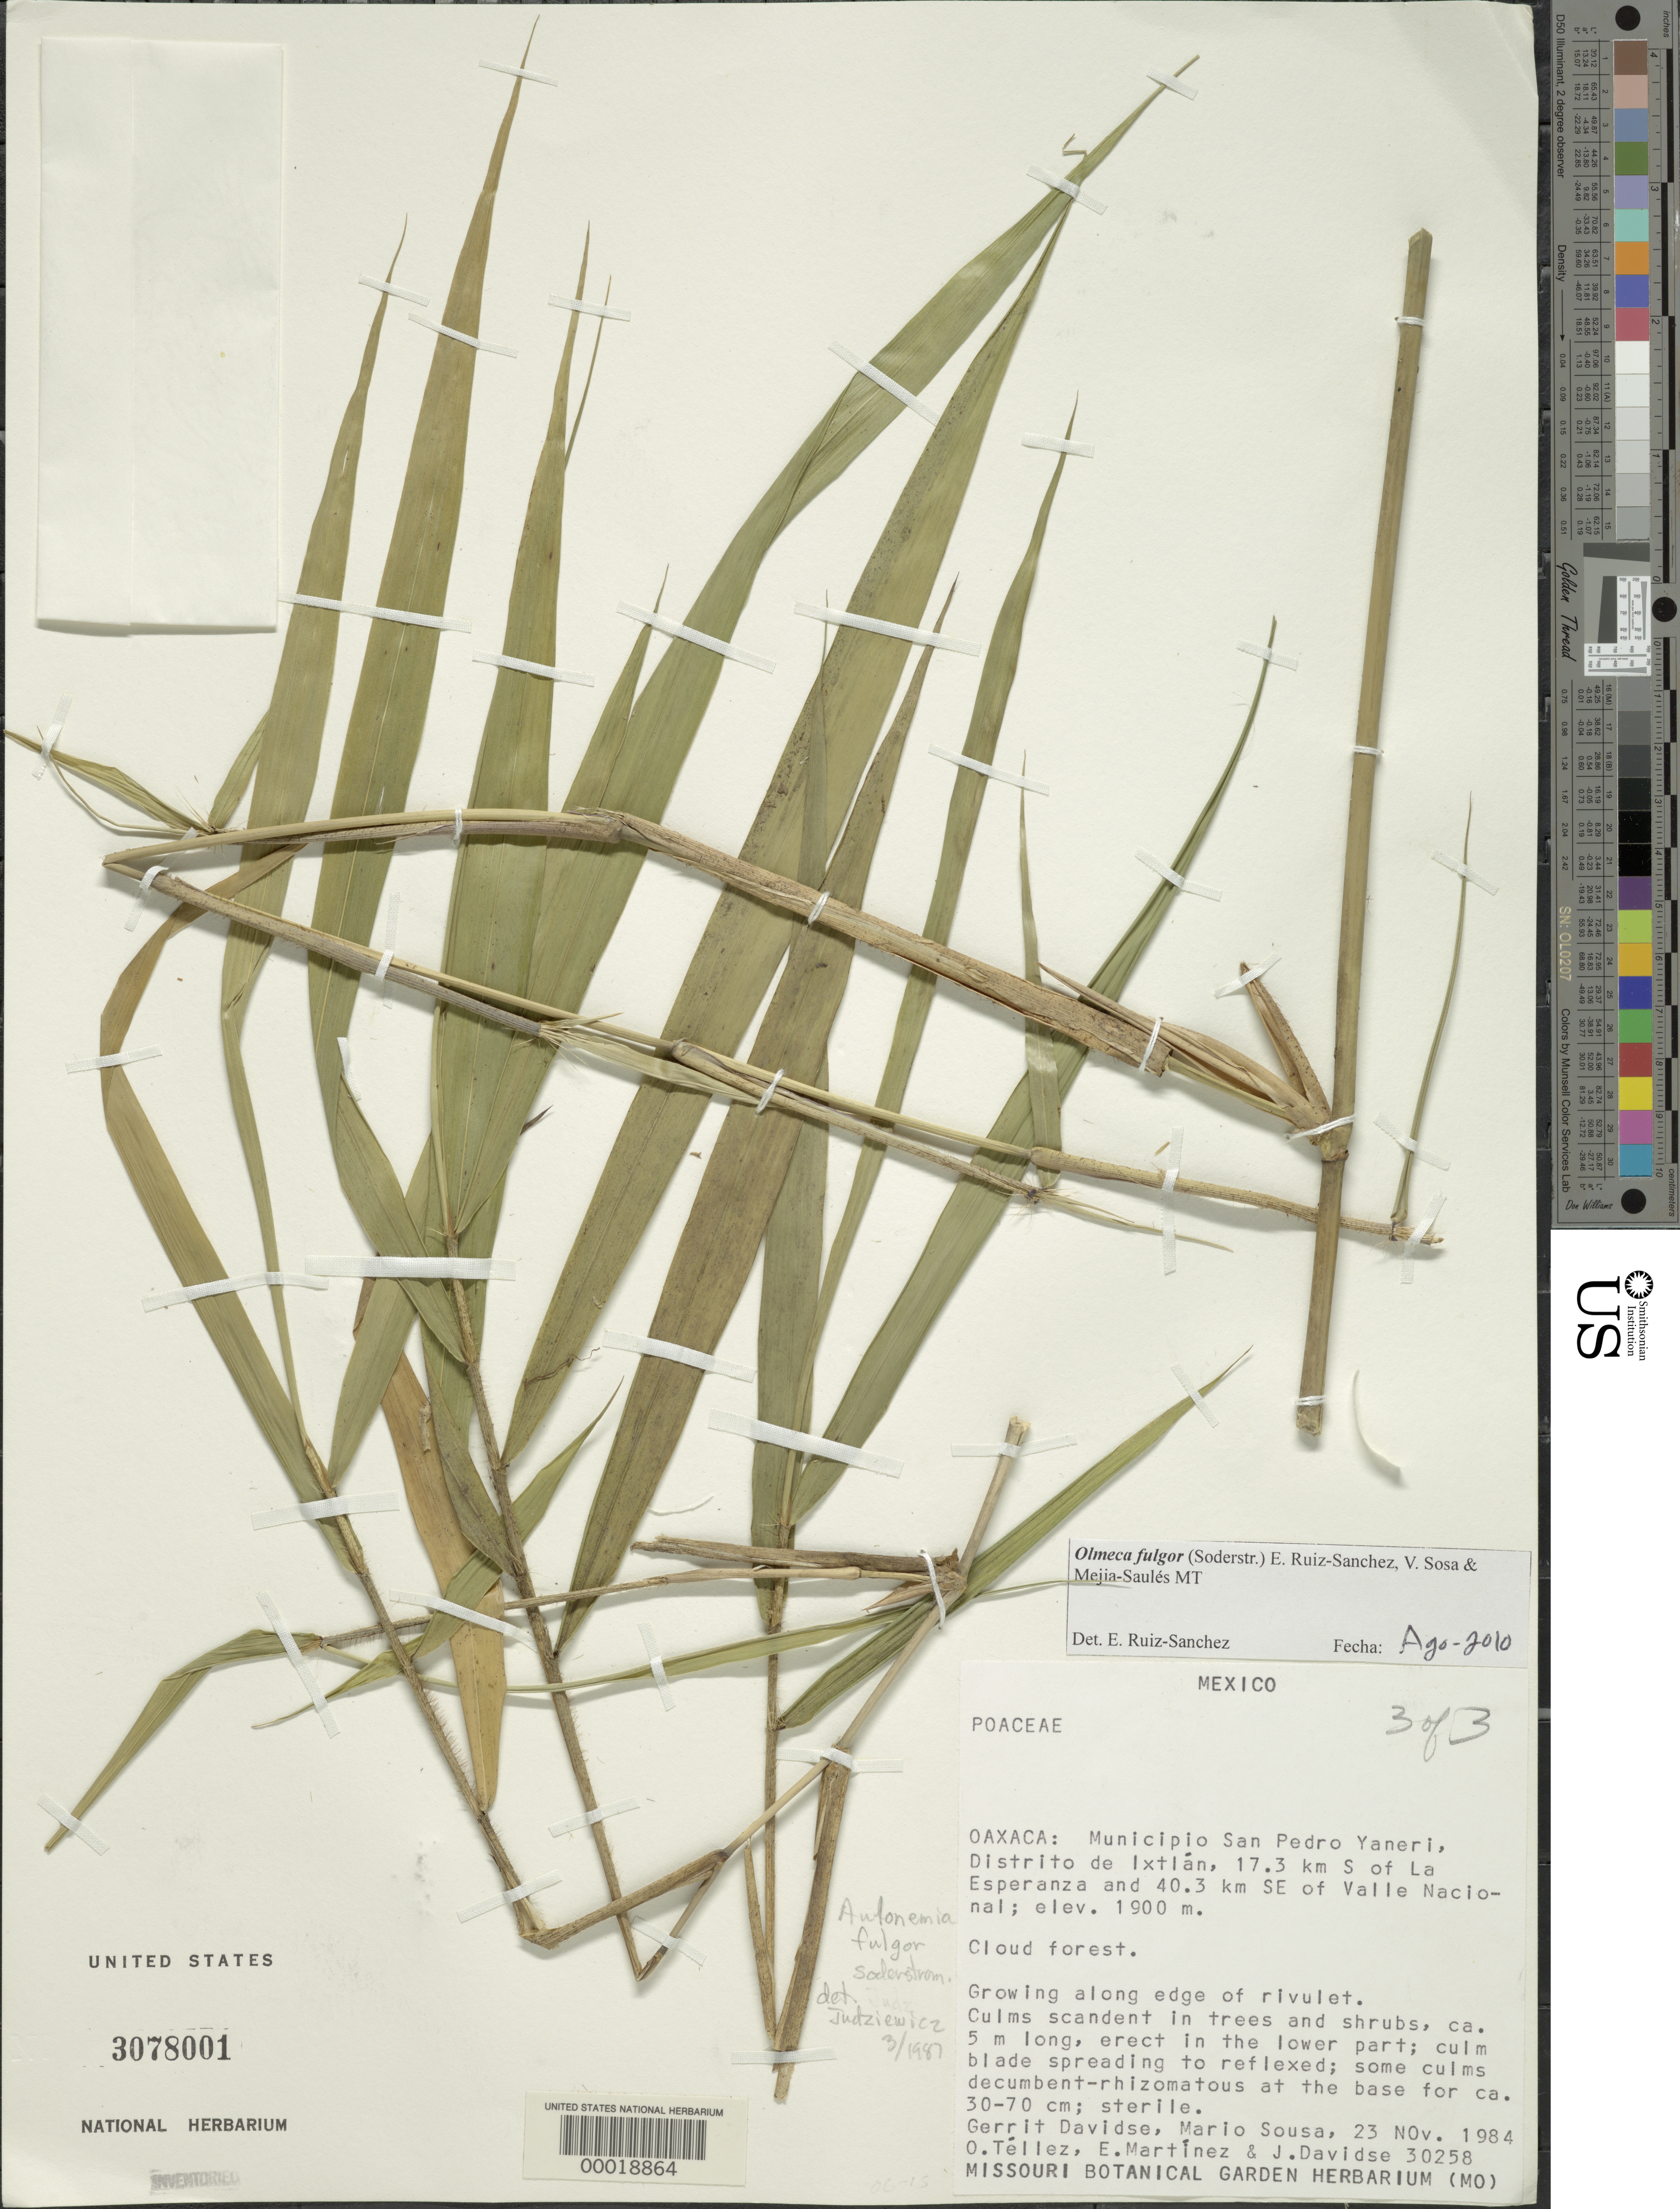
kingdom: Plantae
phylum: Tracheophyta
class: Liliopsida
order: Poales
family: Poaceae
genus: Olmeca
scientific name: Olmeca fulgor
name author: (Soderstr.) Ruíz-Sanchez et al.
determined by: Ruíz-Sanchez, E.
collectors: G. Davidse, M. Sousa S., O. Téllez V., E. Martínez & J. Davidse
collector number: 30258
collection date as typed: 23 Nov 1984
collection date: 1984-11-23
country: Mexico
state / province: Oaxaca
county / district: San Pedro Yaneri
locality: Ixtlan, S of La Esperanza, SE of Valle Nacional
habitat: Cloud forest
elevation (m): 1900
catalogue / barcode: US 3078001